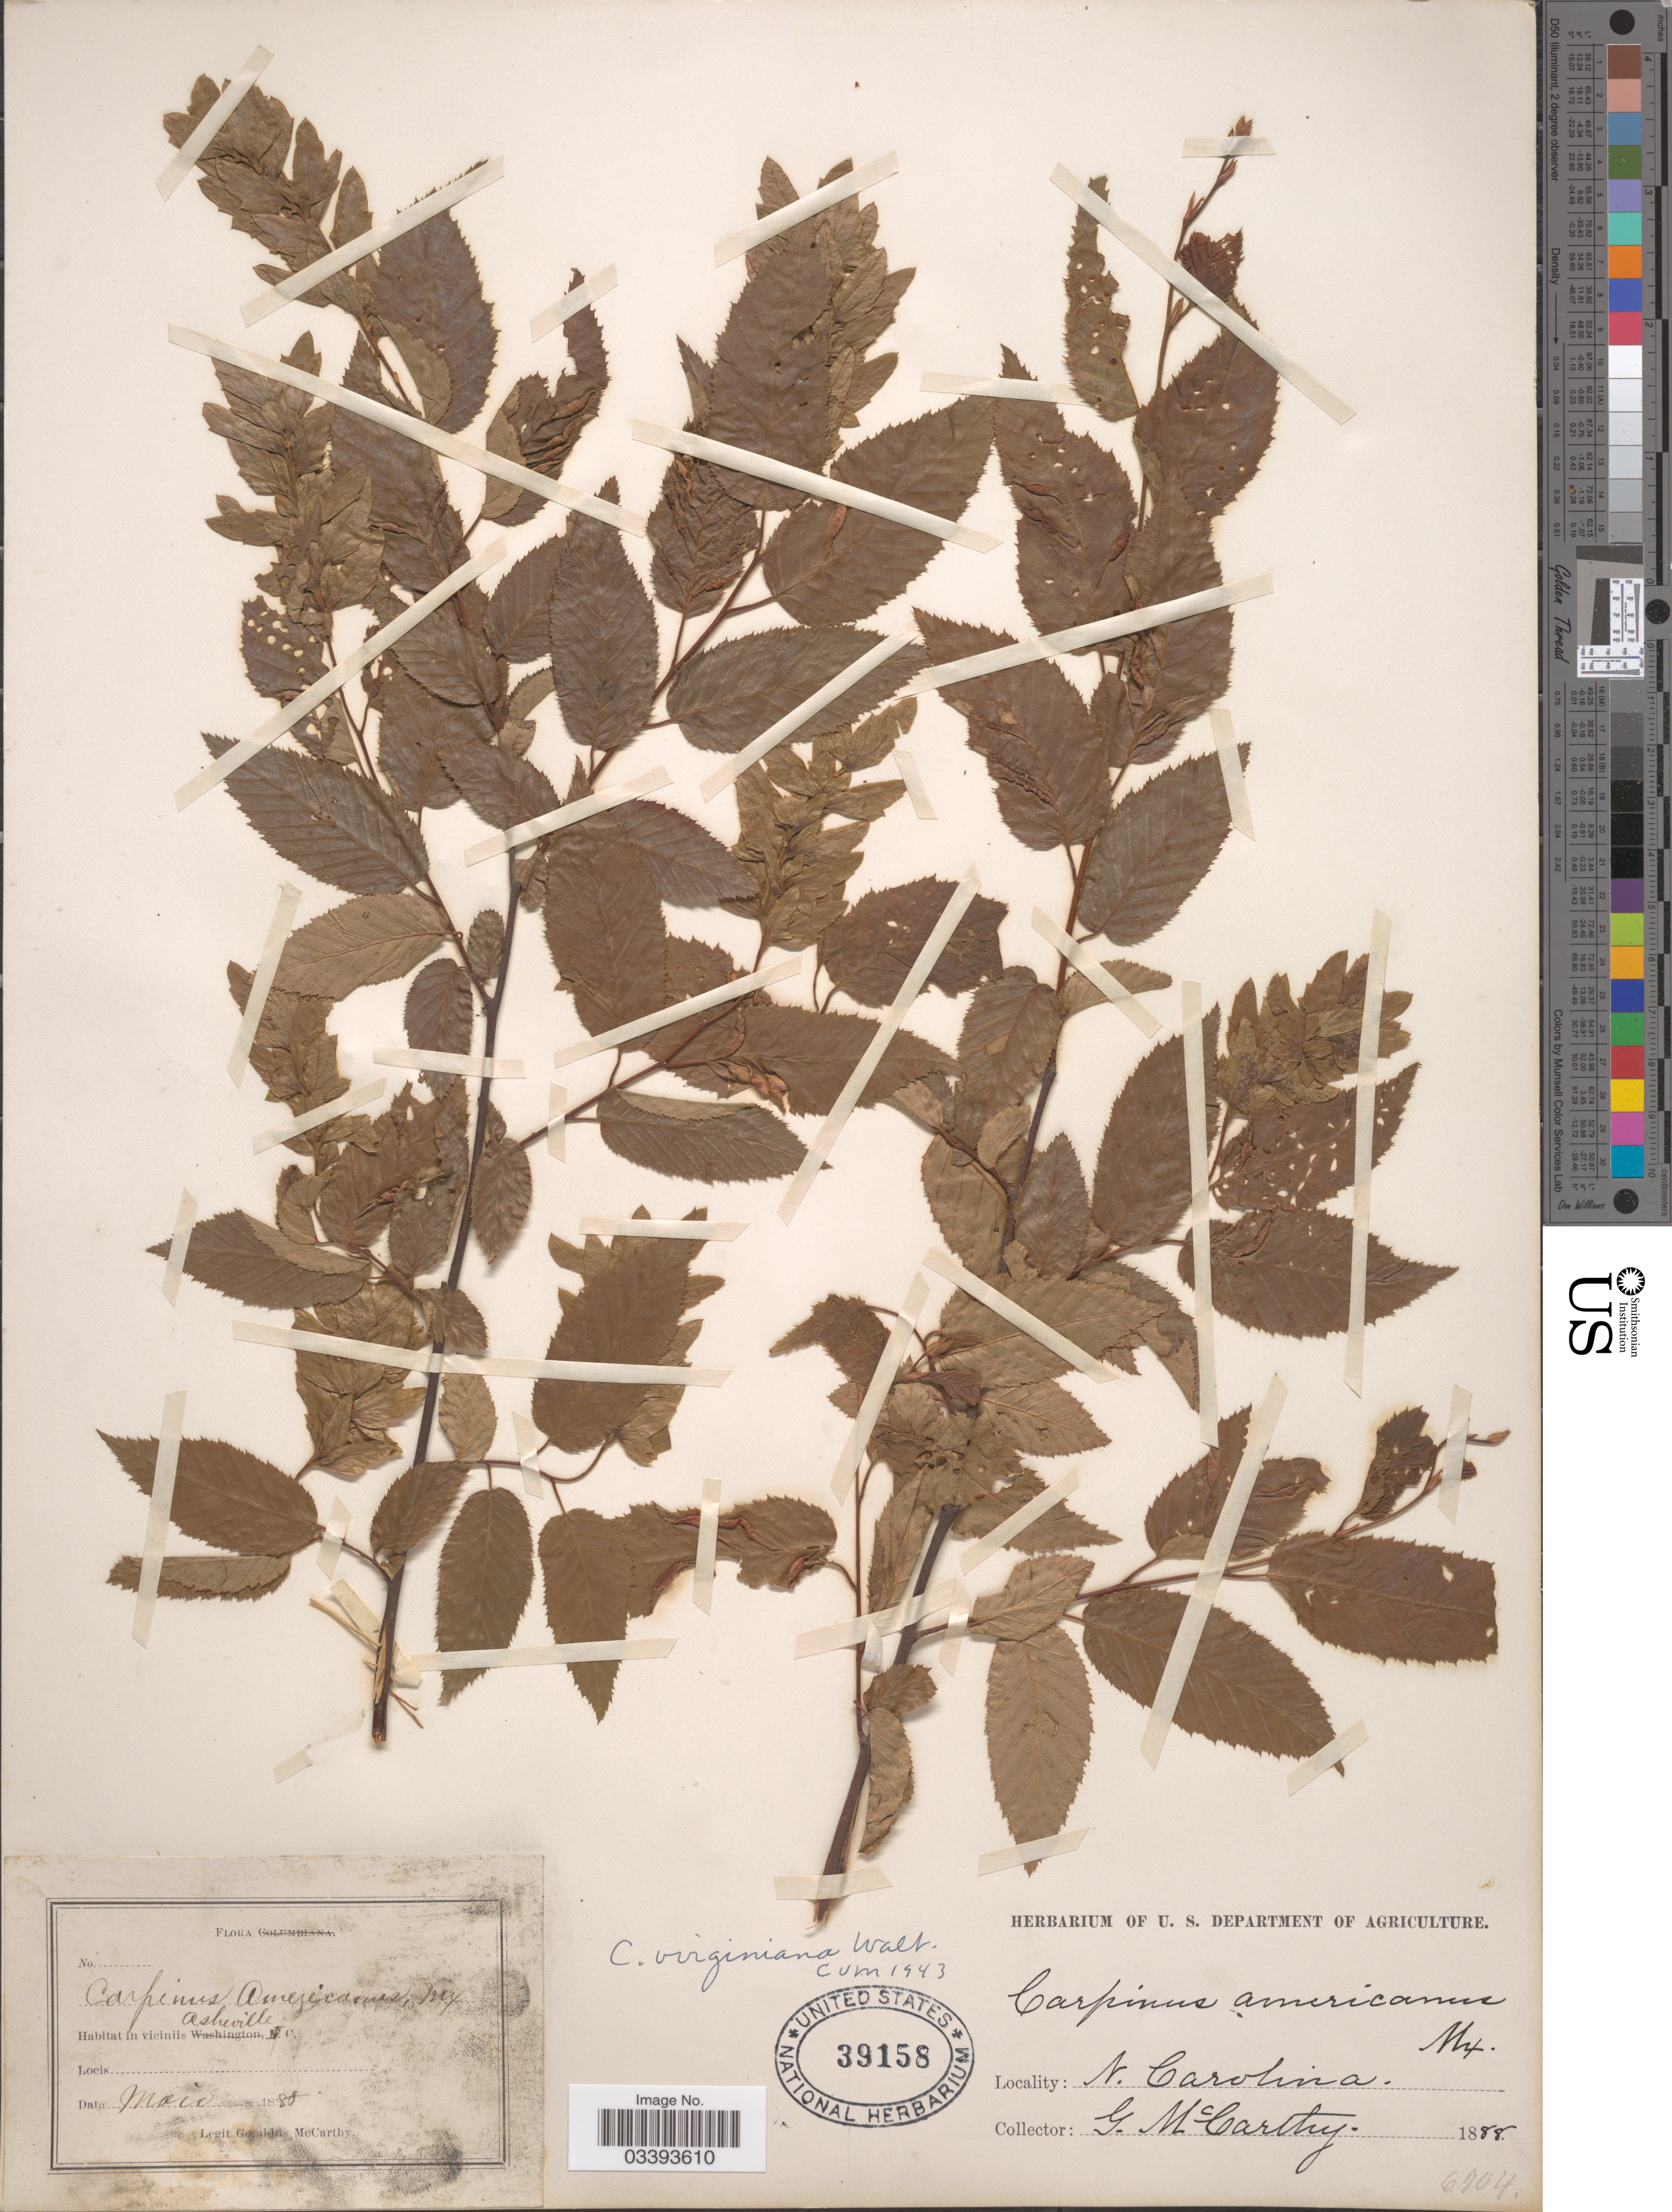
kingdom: Plantae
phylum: Tracheophyta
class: Magnoliopsida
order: Fagales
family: Betulaceae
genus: Ostrya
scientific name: Ostrya virginiana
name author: (Mill.) K. Koch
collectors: M. McCarthy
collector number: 6704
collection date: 1888-05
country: United States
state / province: North Carolina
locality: In viciniis Asheville.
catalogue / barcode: US 39158